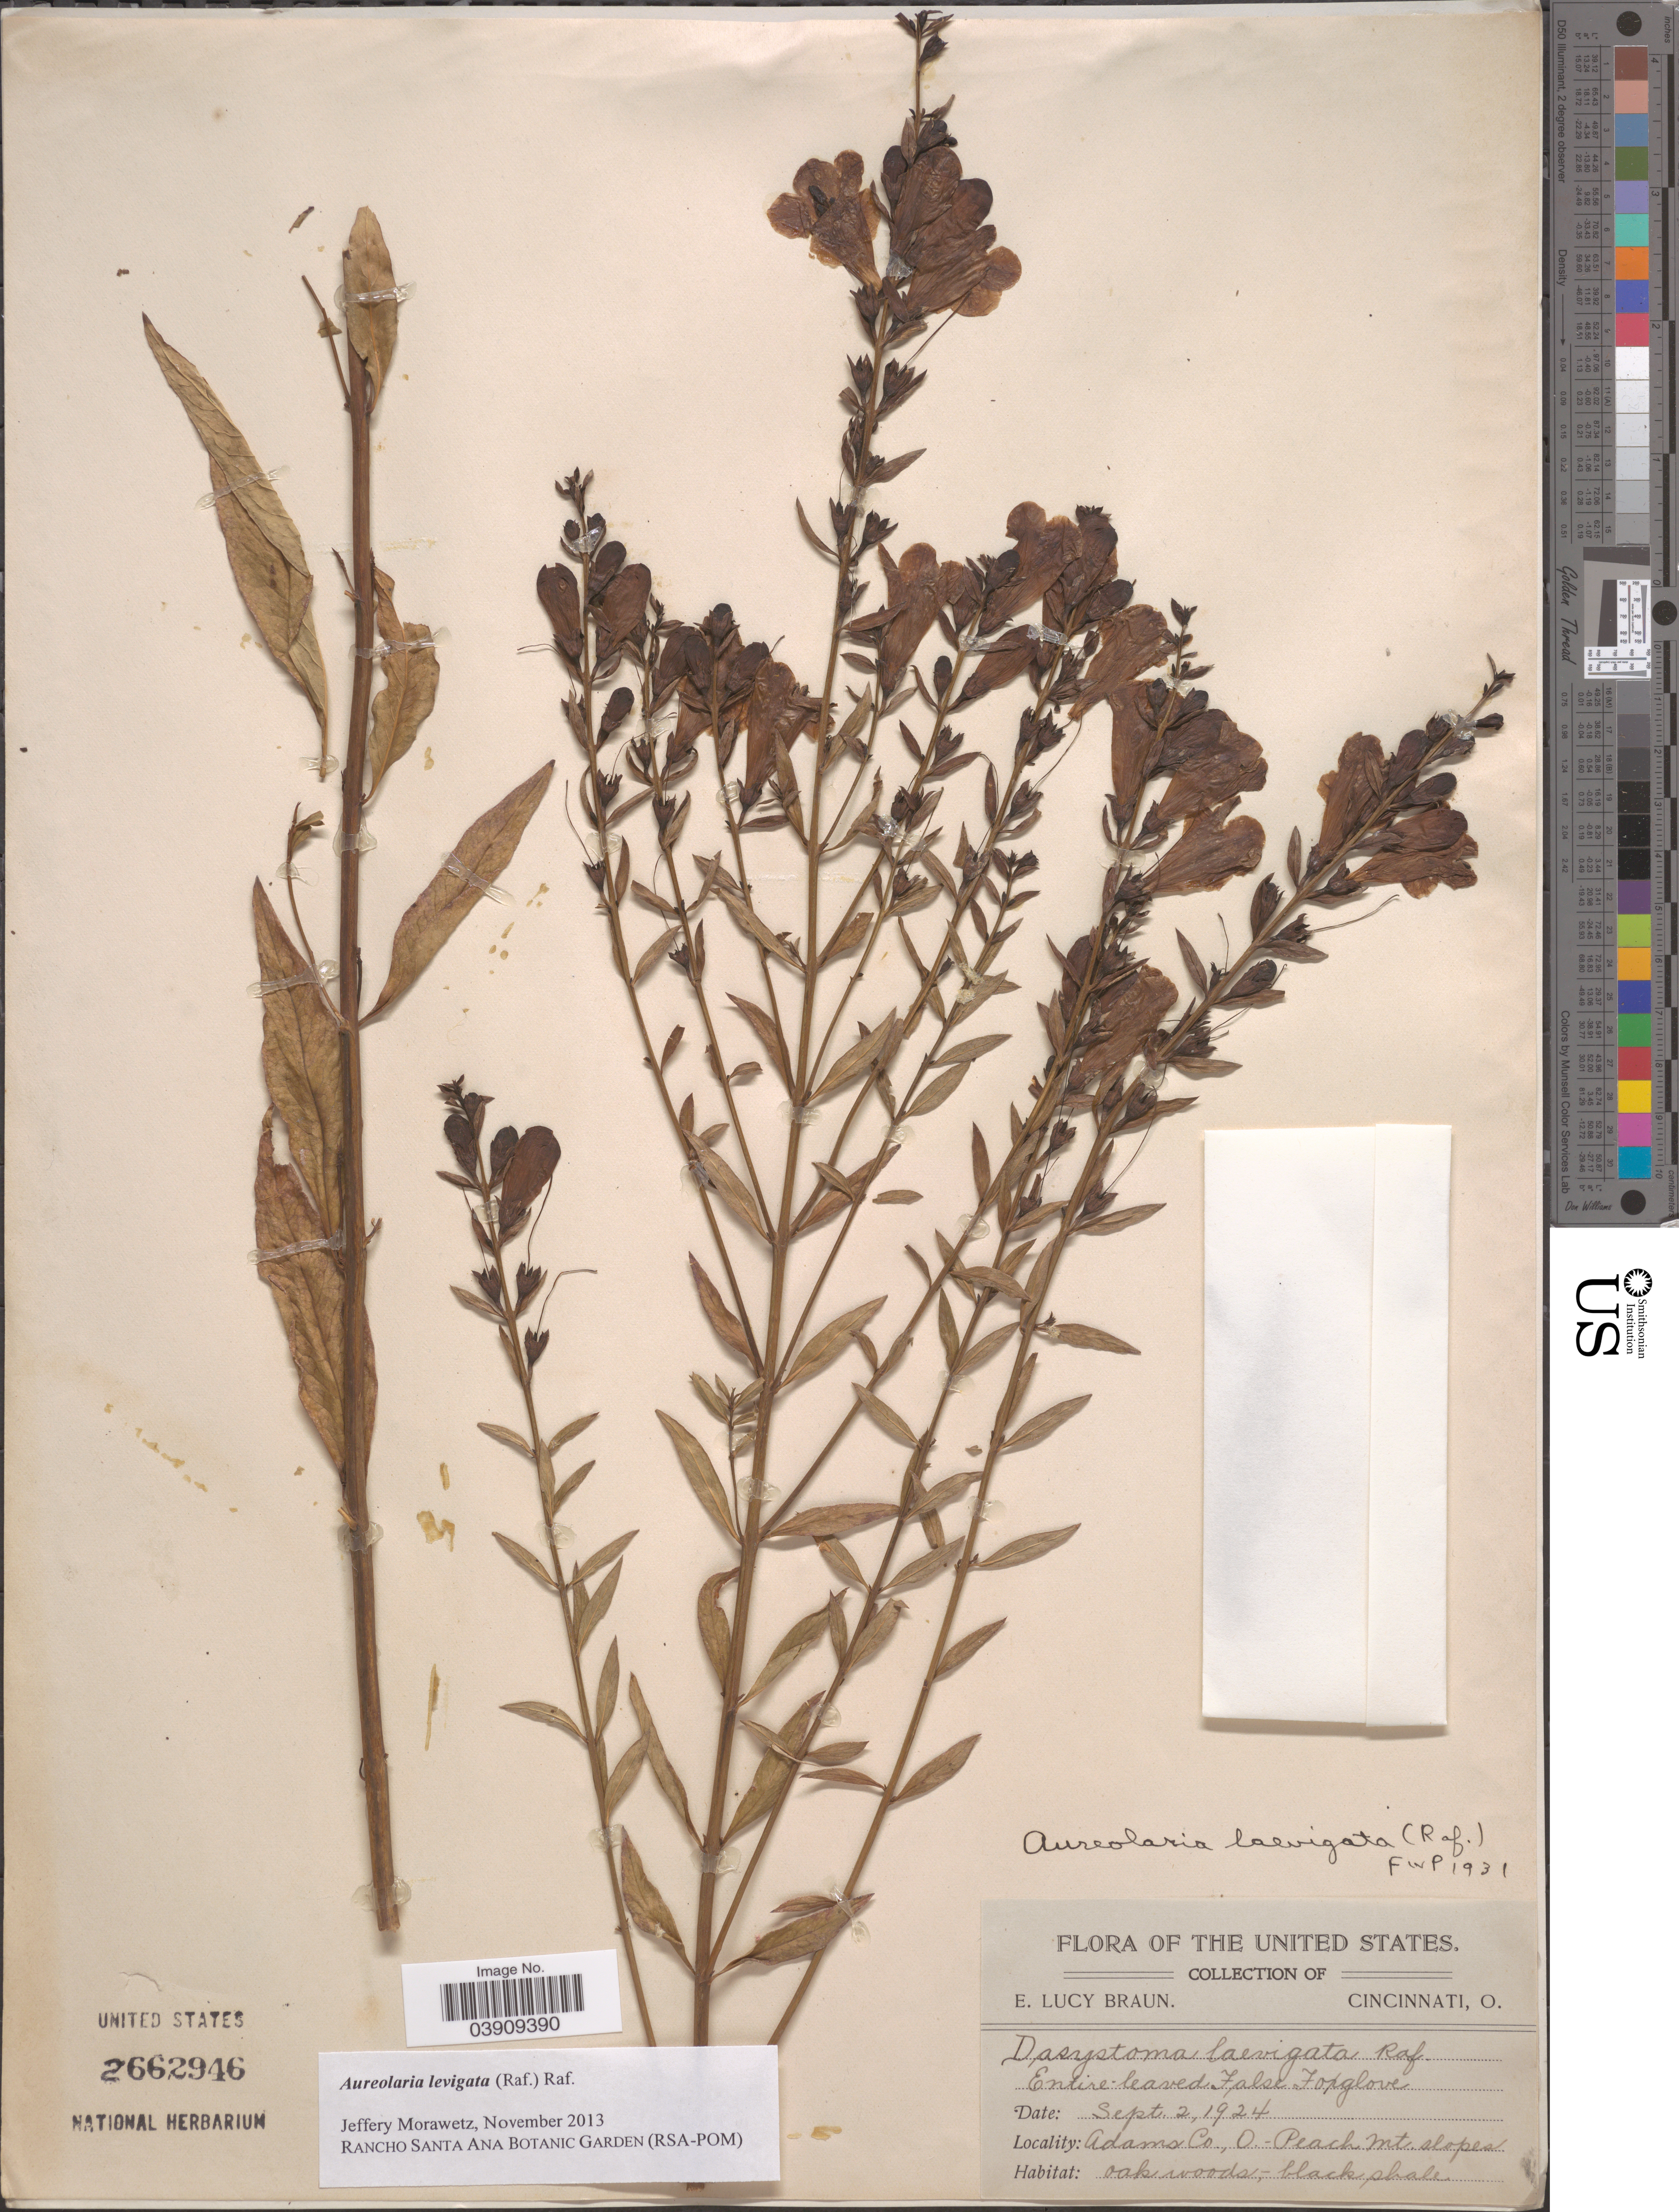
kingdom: Plantae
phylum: Tracheophyta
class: Magnoliopsida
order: Lamiales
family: Orobanchaceae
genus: Aureolaria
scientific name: Aureolaria laevigata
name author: (Raf.) Raf.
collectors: E. L. Braun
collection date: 1924-09-02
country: United States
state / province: Ohio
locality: Adams Co. Peach Mt. slopes.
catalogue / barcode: US 2662946